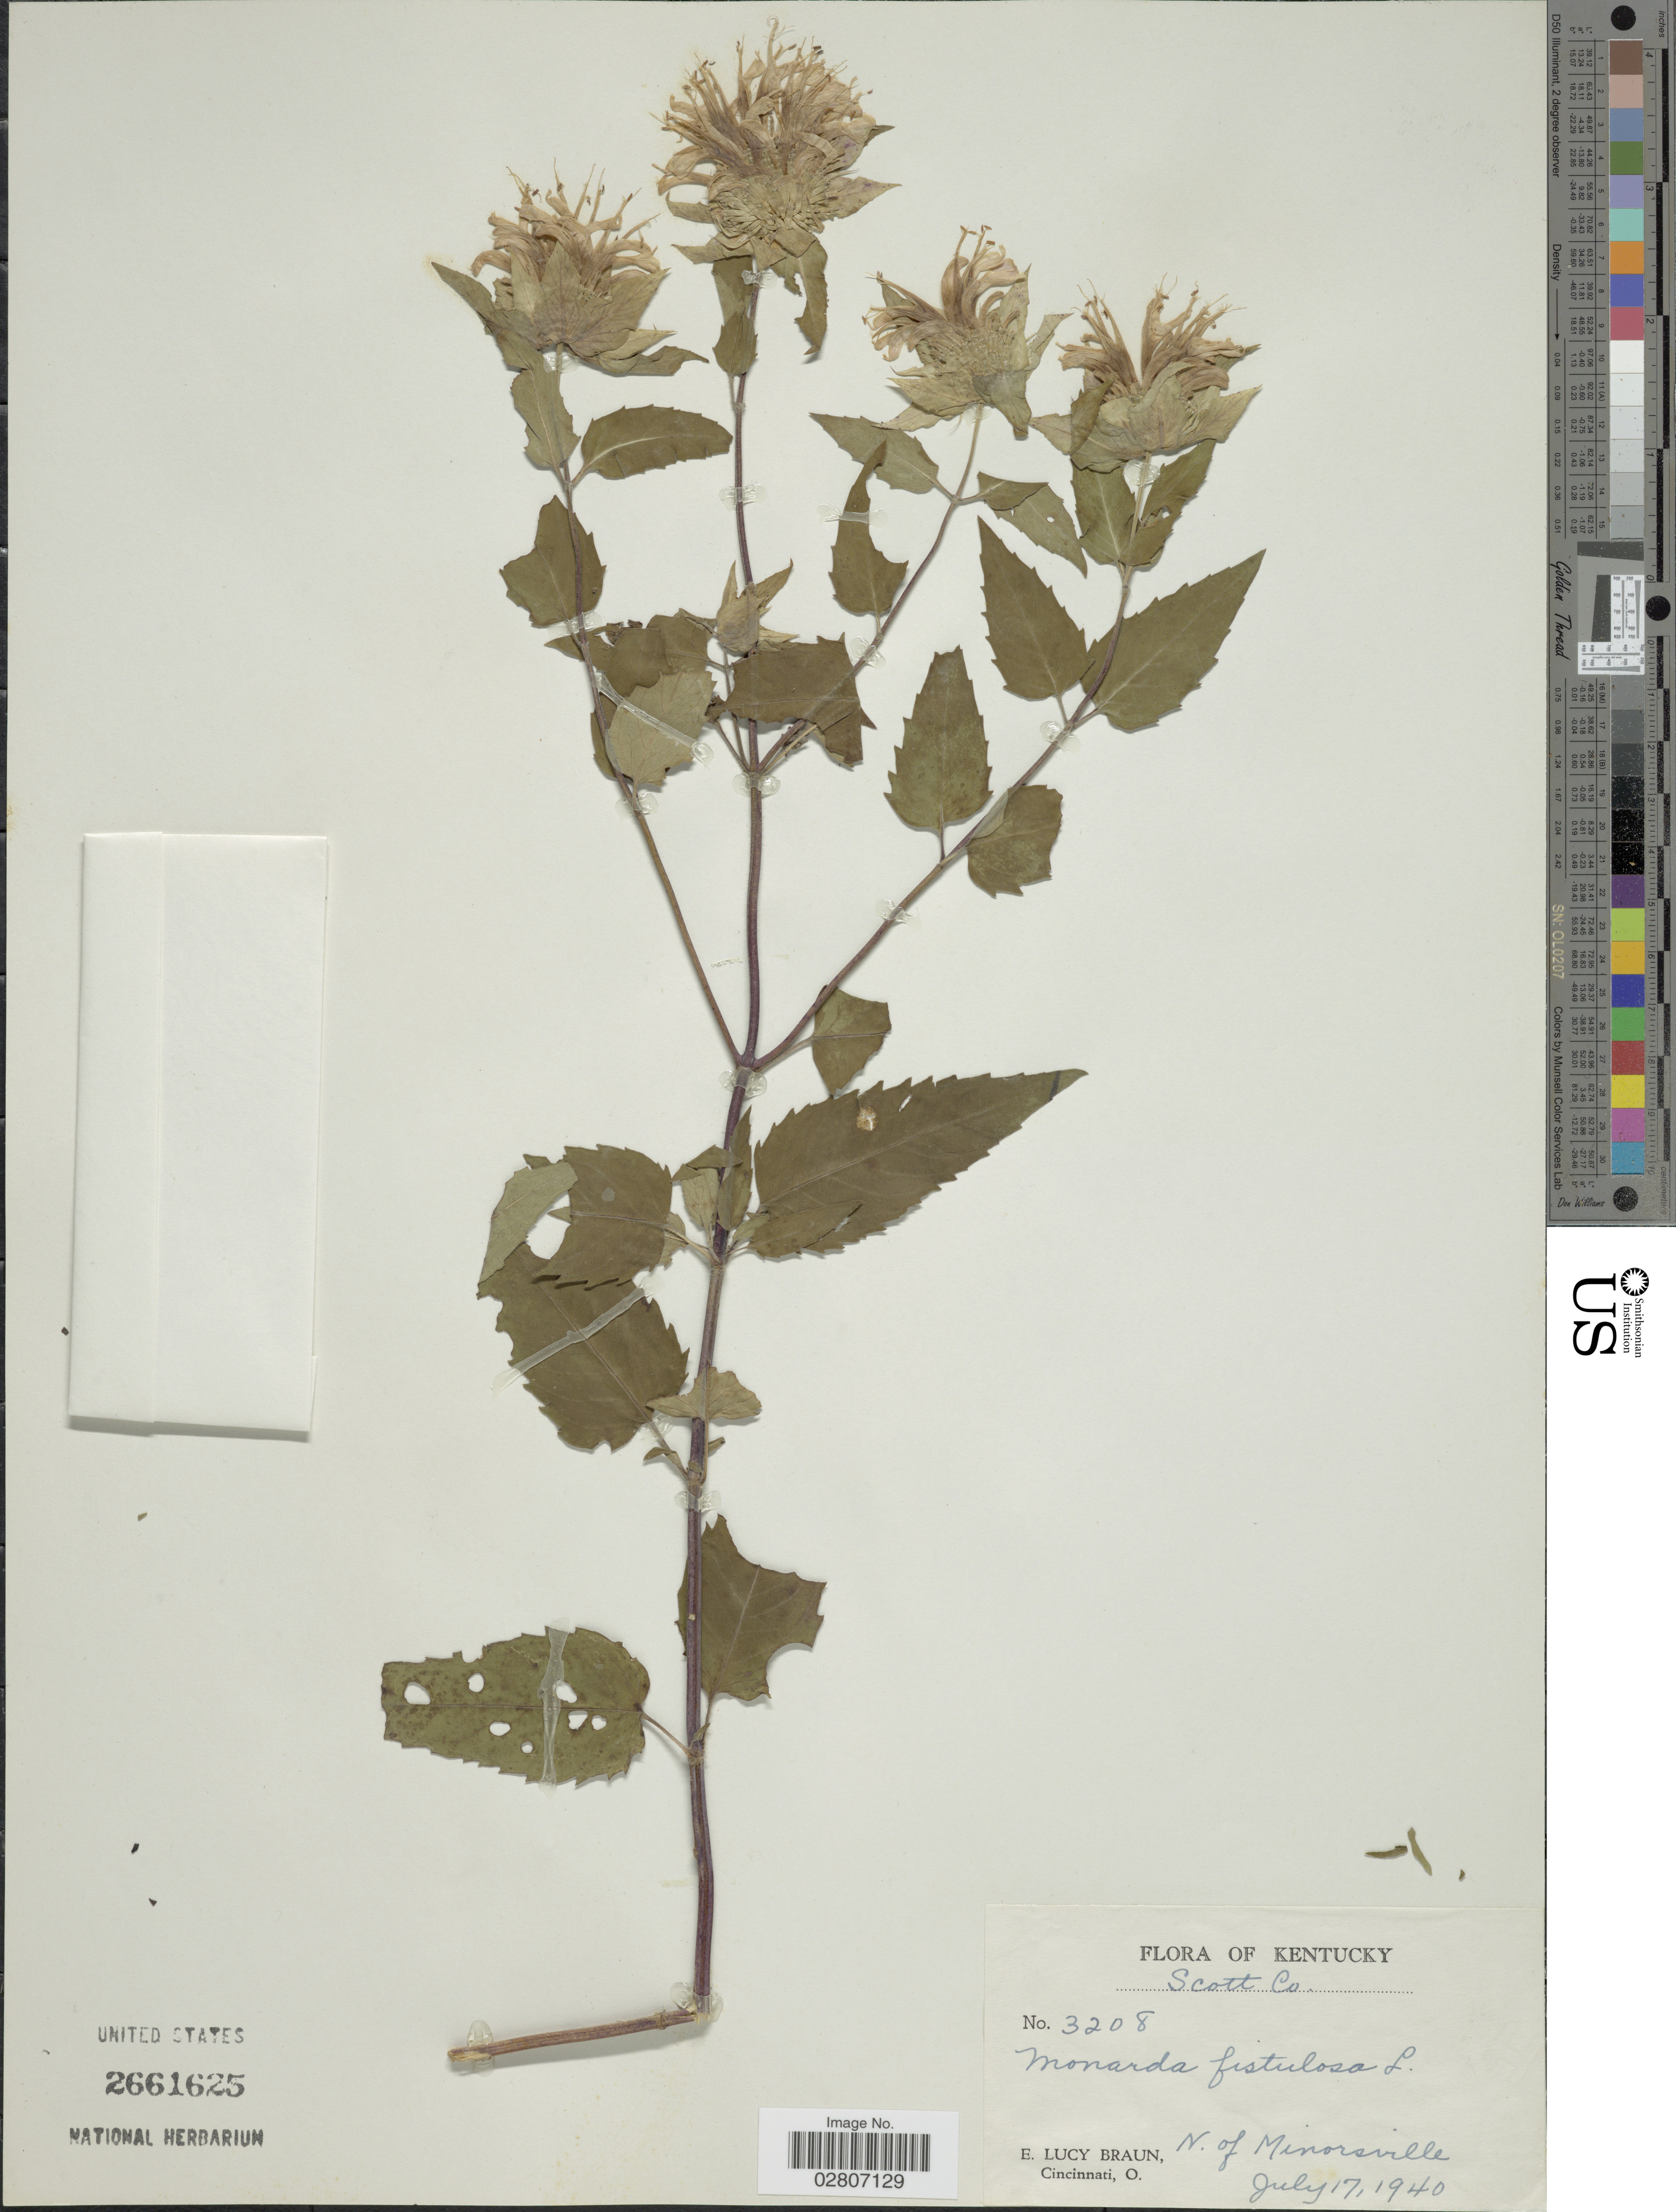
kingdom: Plantae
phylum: Tracheophyta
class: Magnoliopsida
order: Lamiales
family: Lamiaceae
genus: Monarda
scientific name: Monarda fistulosa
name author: L.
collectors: E. L. Braun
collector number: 3208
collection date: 1940-07-17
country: United States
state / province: Kentucky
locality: Scott Co. N. of Minorsville.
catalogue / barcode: US 2661625